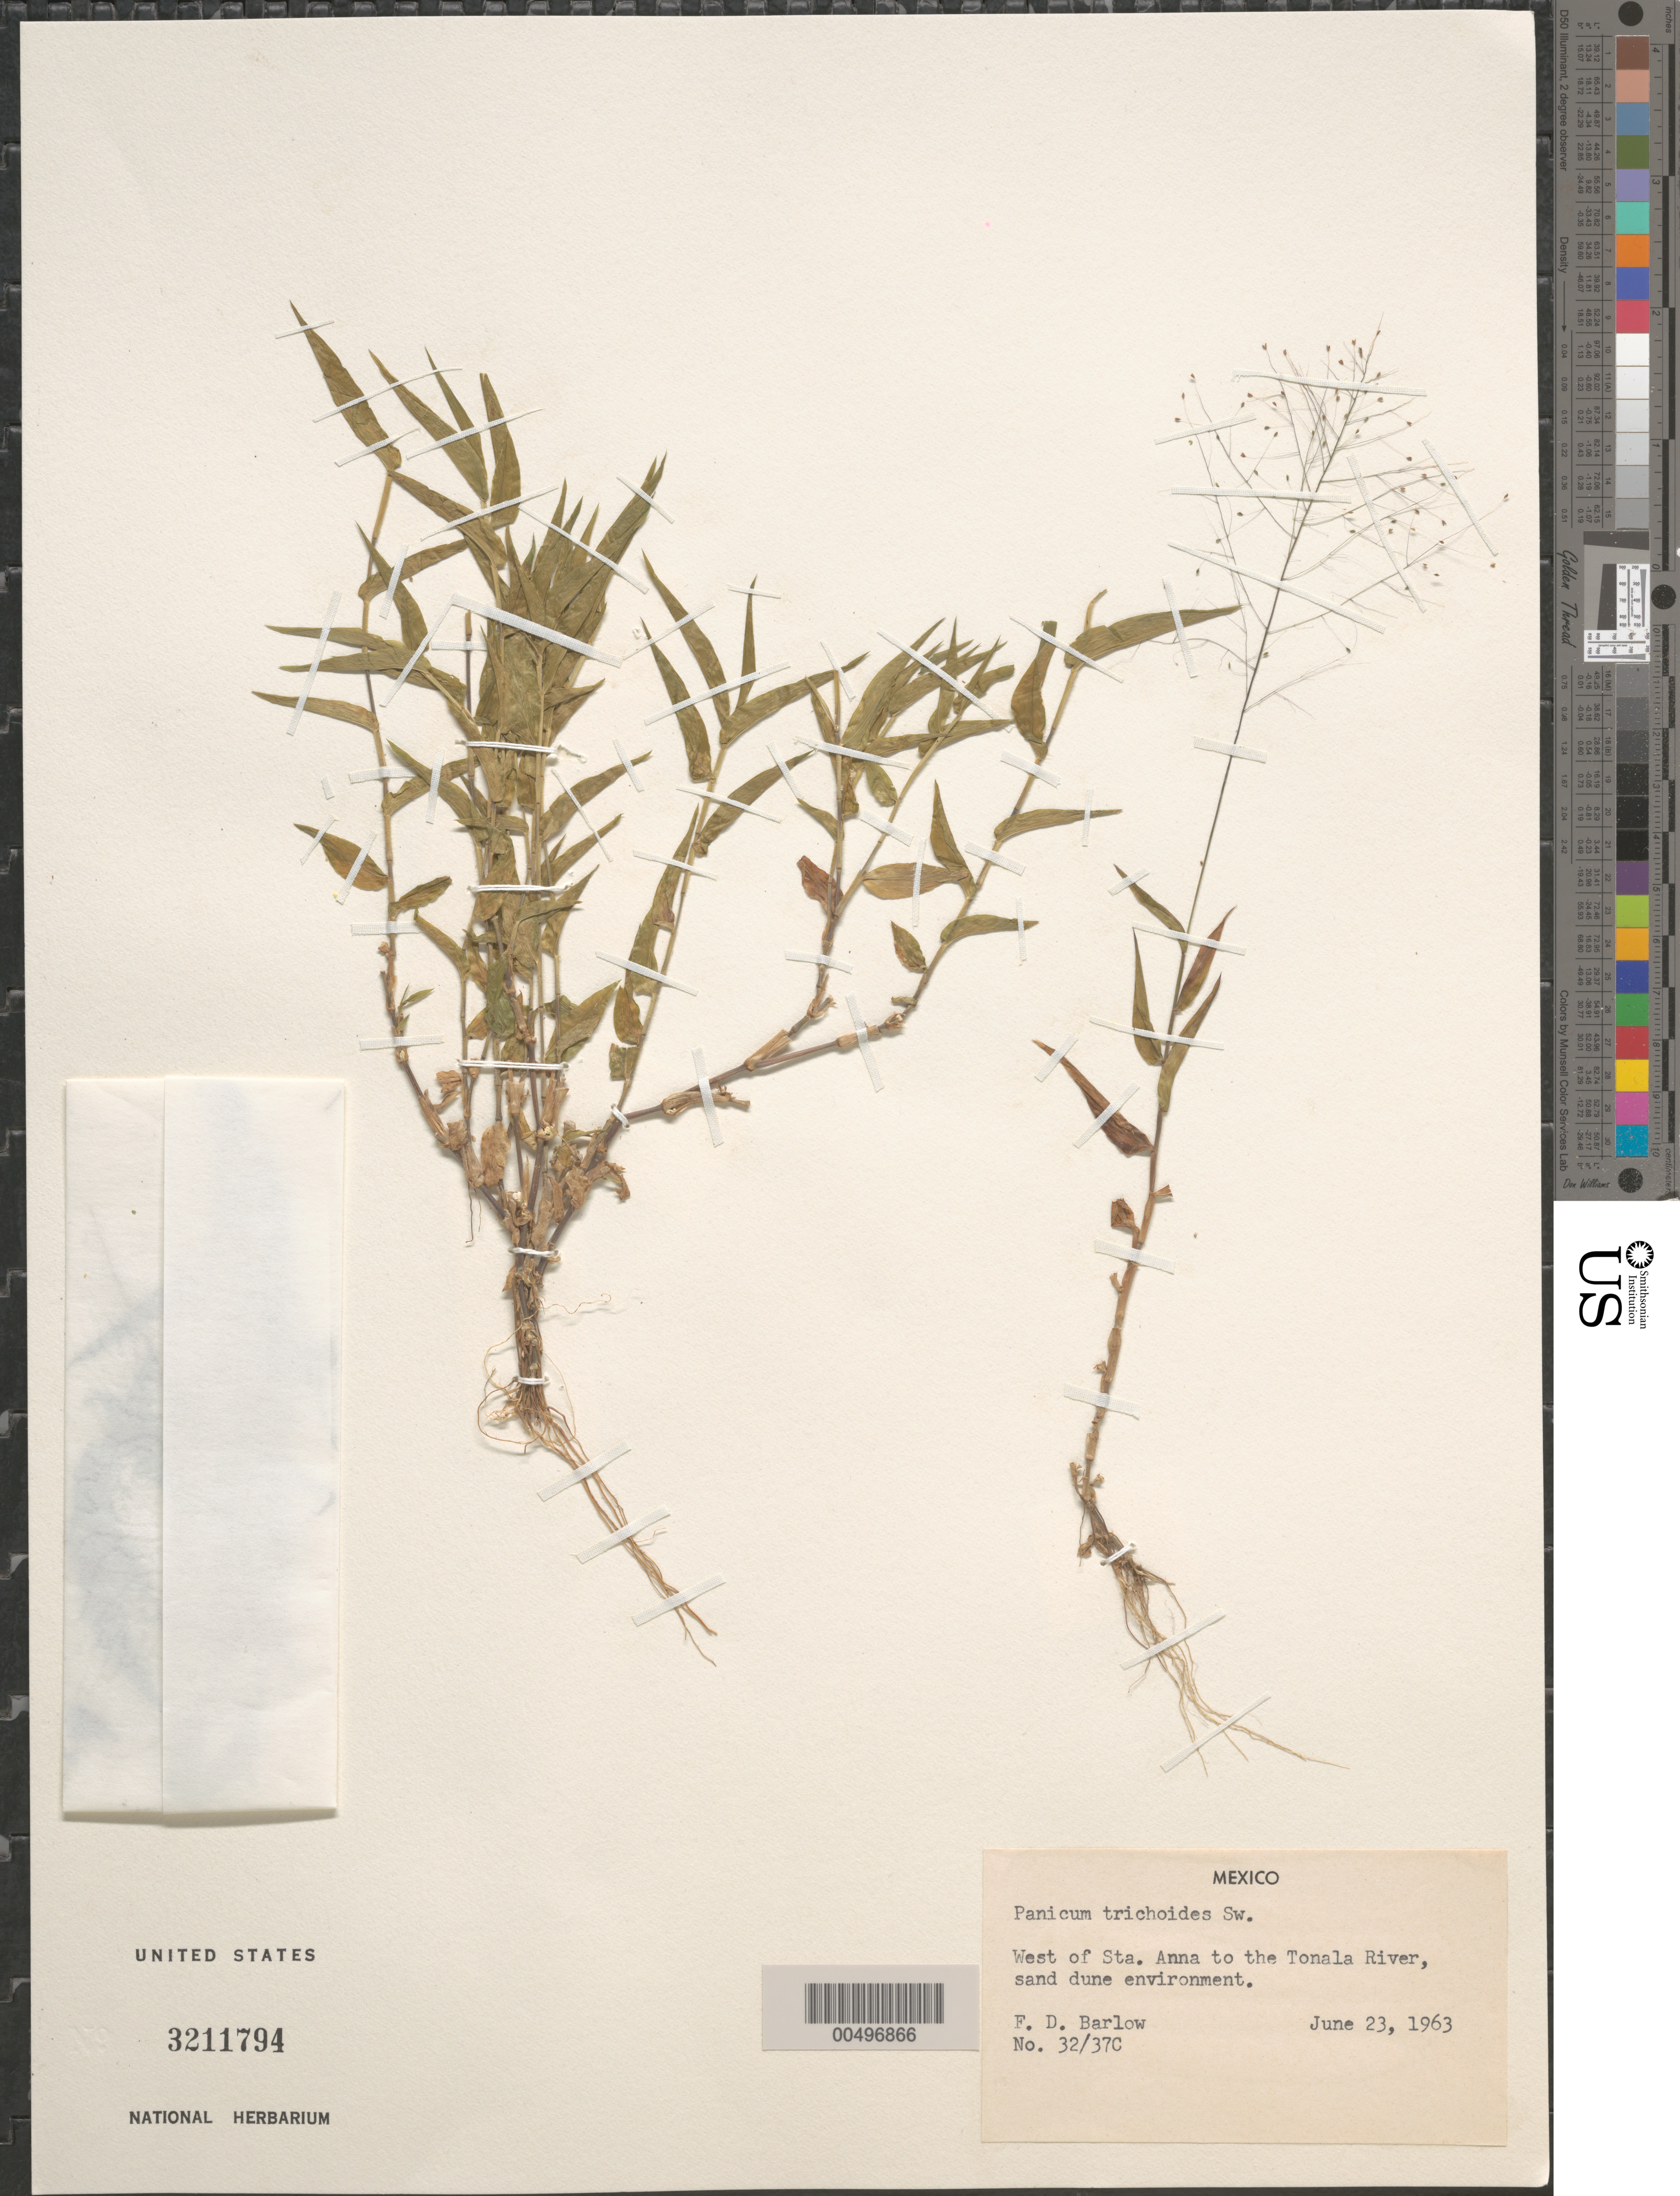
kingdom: Plantae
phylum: Tracheophyta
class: Liliopsida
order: Poales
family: Poaceae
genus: Panicum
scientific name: Panicum trichoides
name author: Sw.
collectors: F. D. Barlow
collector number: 32/37C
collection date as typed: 23 Jun 1963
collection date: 1963-06-23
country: Mexico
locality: W of Sta. Anna to the Tonala River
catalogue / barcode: US 3211794